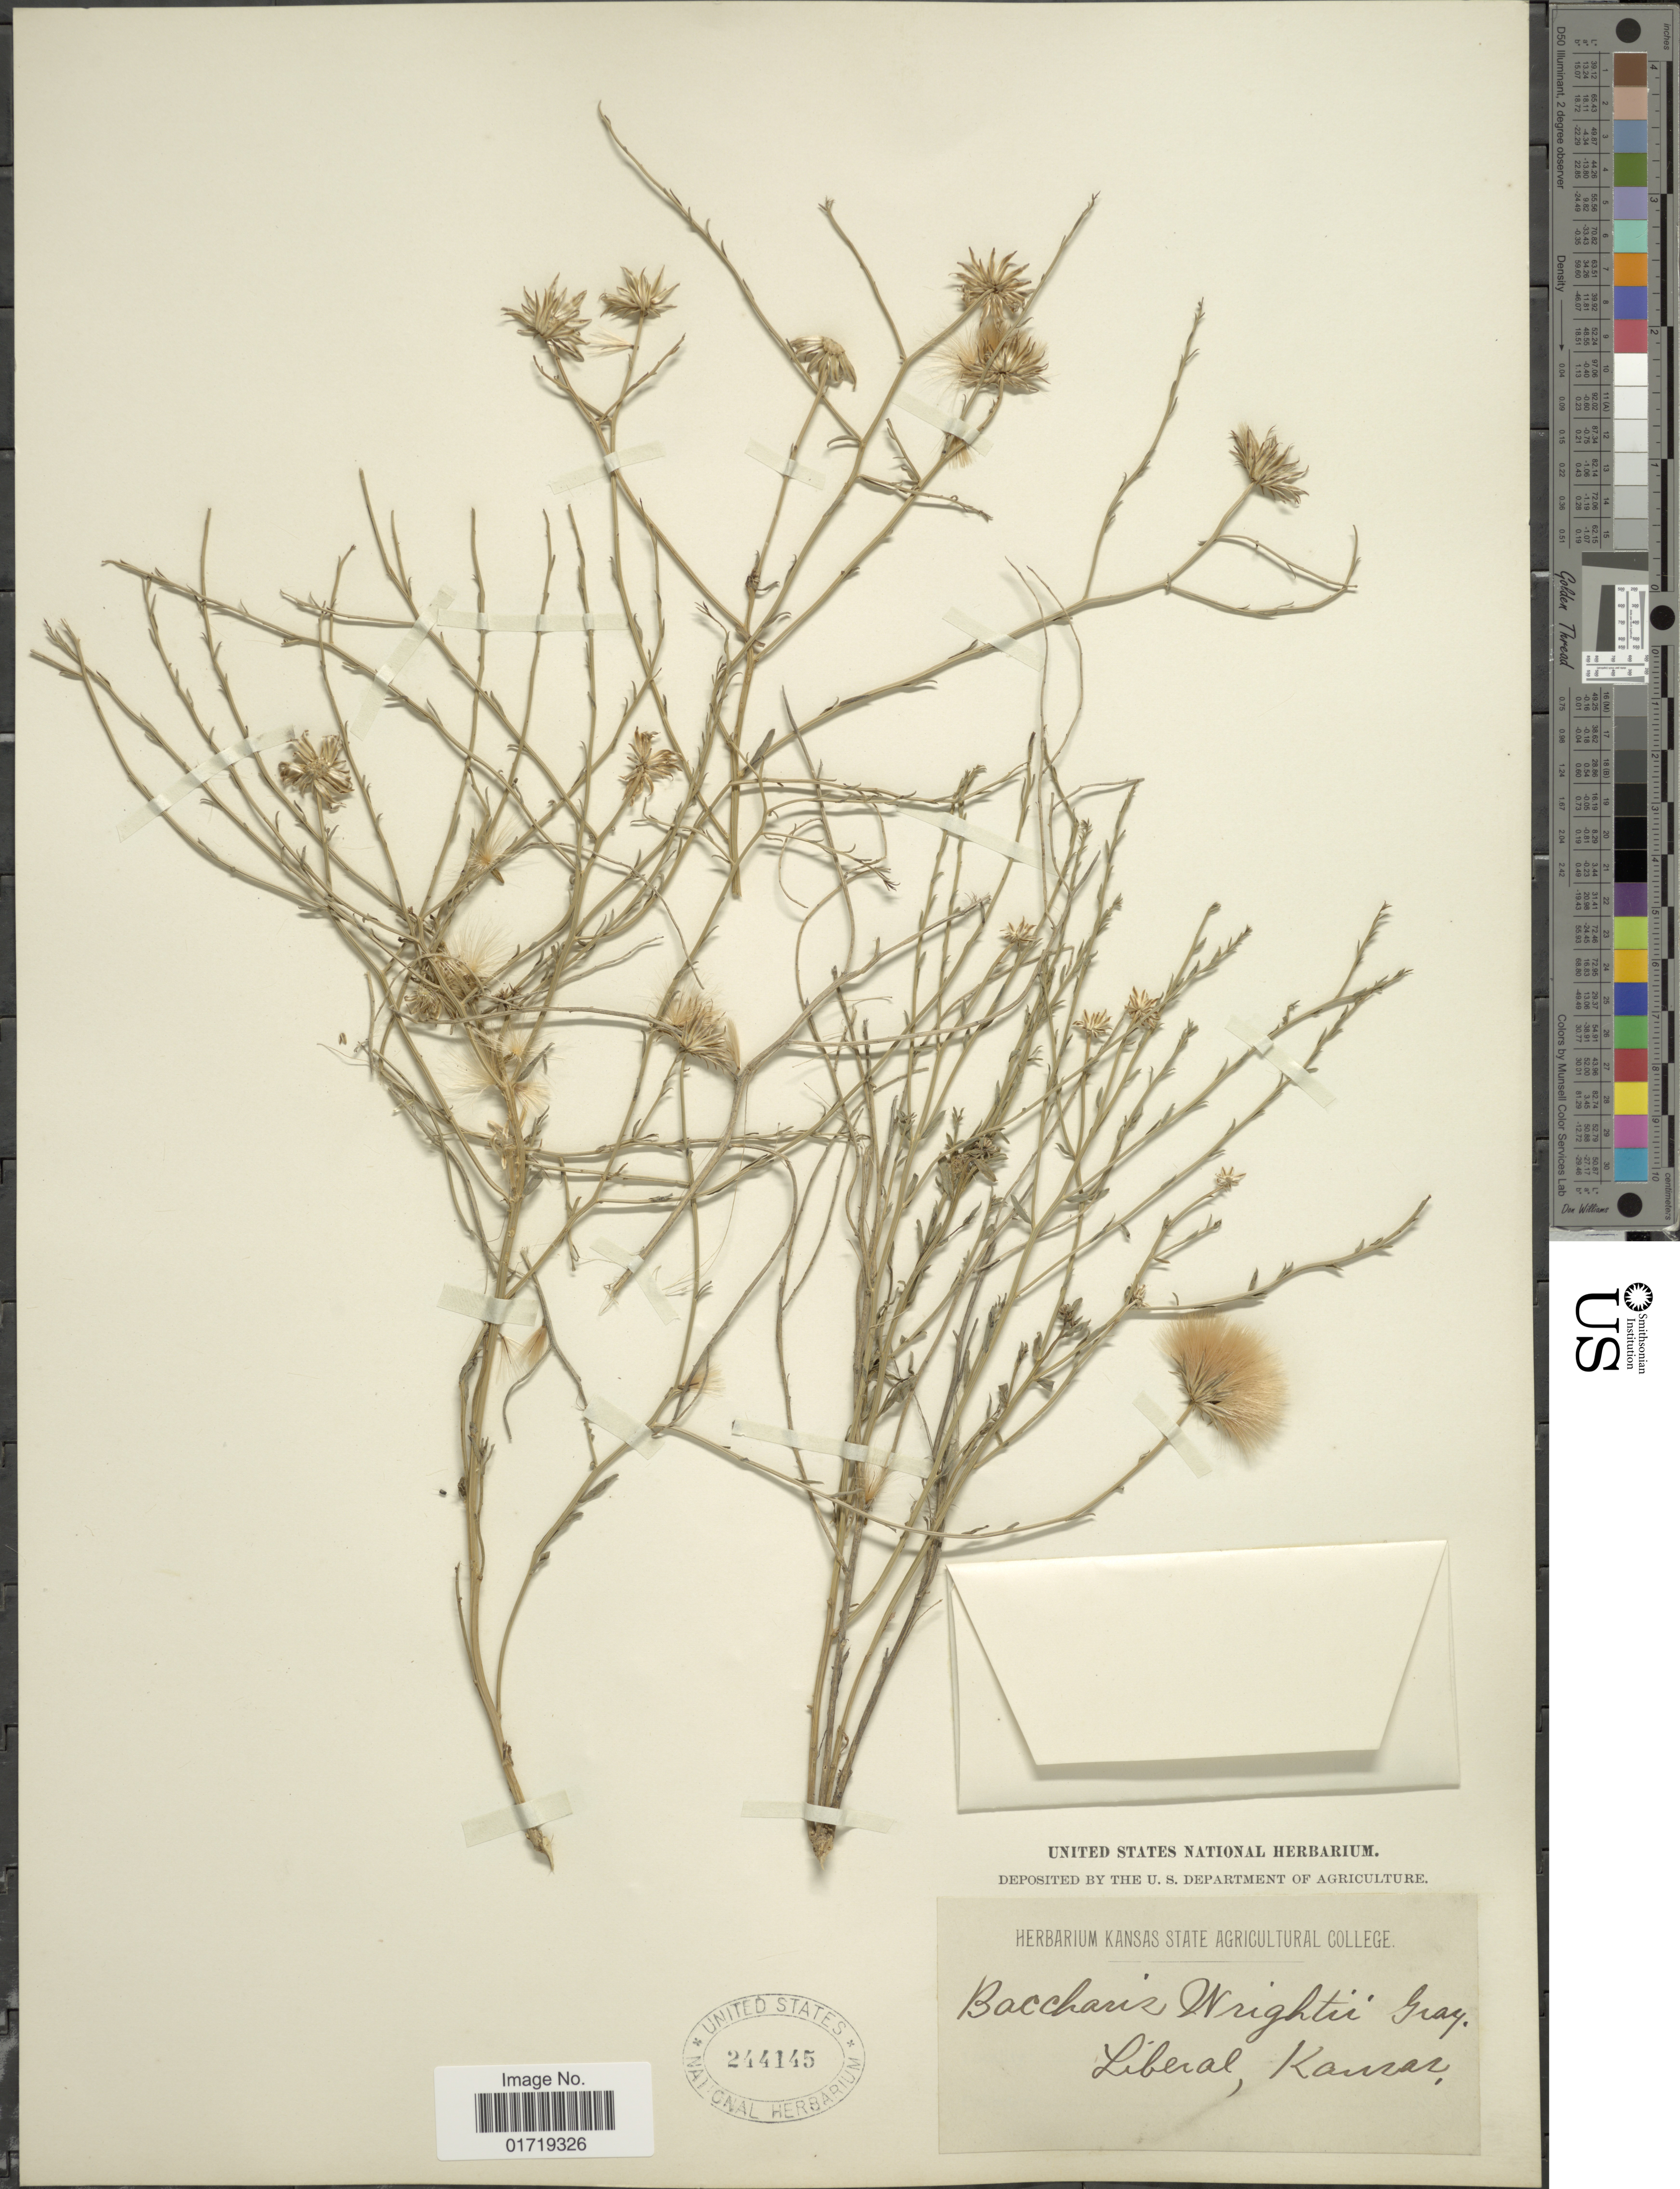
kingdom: Plantae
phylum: Tracheophyta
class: Magnoliopsida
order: Asterales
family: Asteraceae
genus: Baccharis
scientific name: Baccharis wrightii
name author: A. Gray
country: United States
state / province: Kansas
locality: Liberal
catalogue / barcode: US 244145